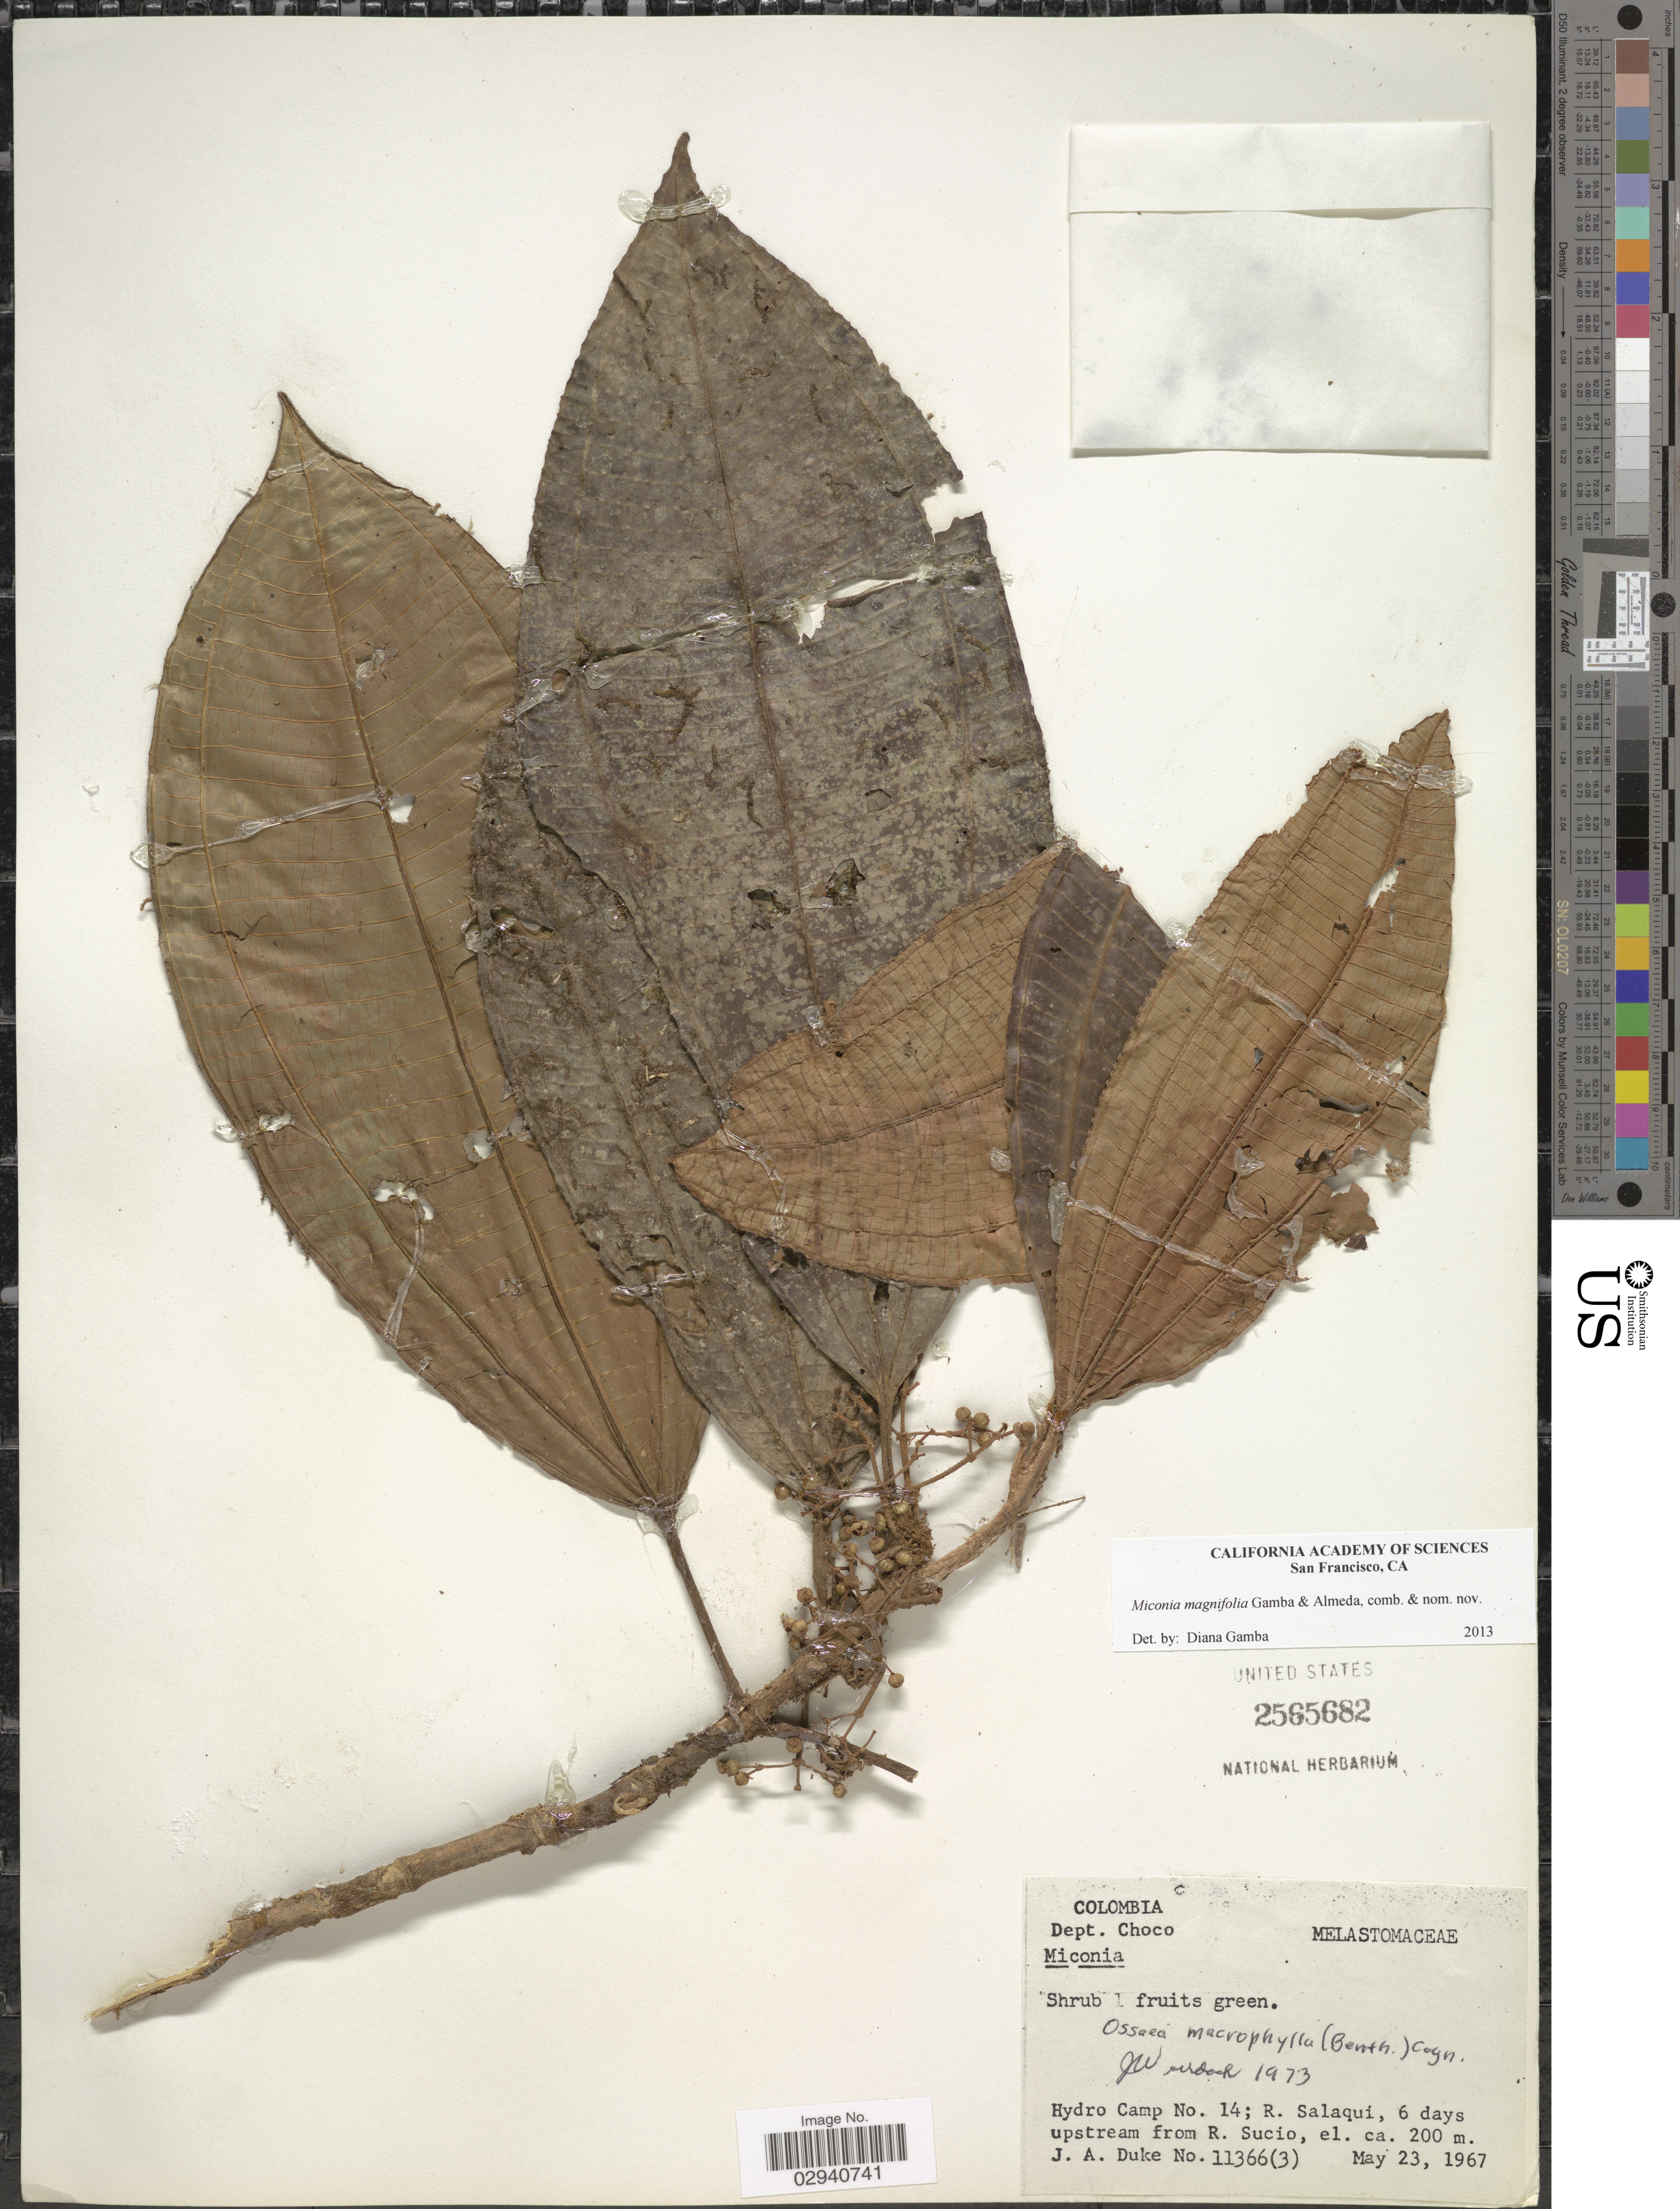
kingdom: Plantae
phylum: Tracheophyta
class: Magnoliopsida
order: Myrtales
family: Melastomataceae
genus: Miconia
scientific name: Miconia magnifolia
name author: Gamba & Almeda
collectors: J. A. Duke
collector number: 11366(3)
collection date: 1967-05-23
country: Colombia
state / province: Chocó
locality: Dept. Choco. Hydro Camp No. 14; R. Salaqui, 6 days upstream from R. Sucio.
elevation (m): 200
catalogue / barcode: US 2565682